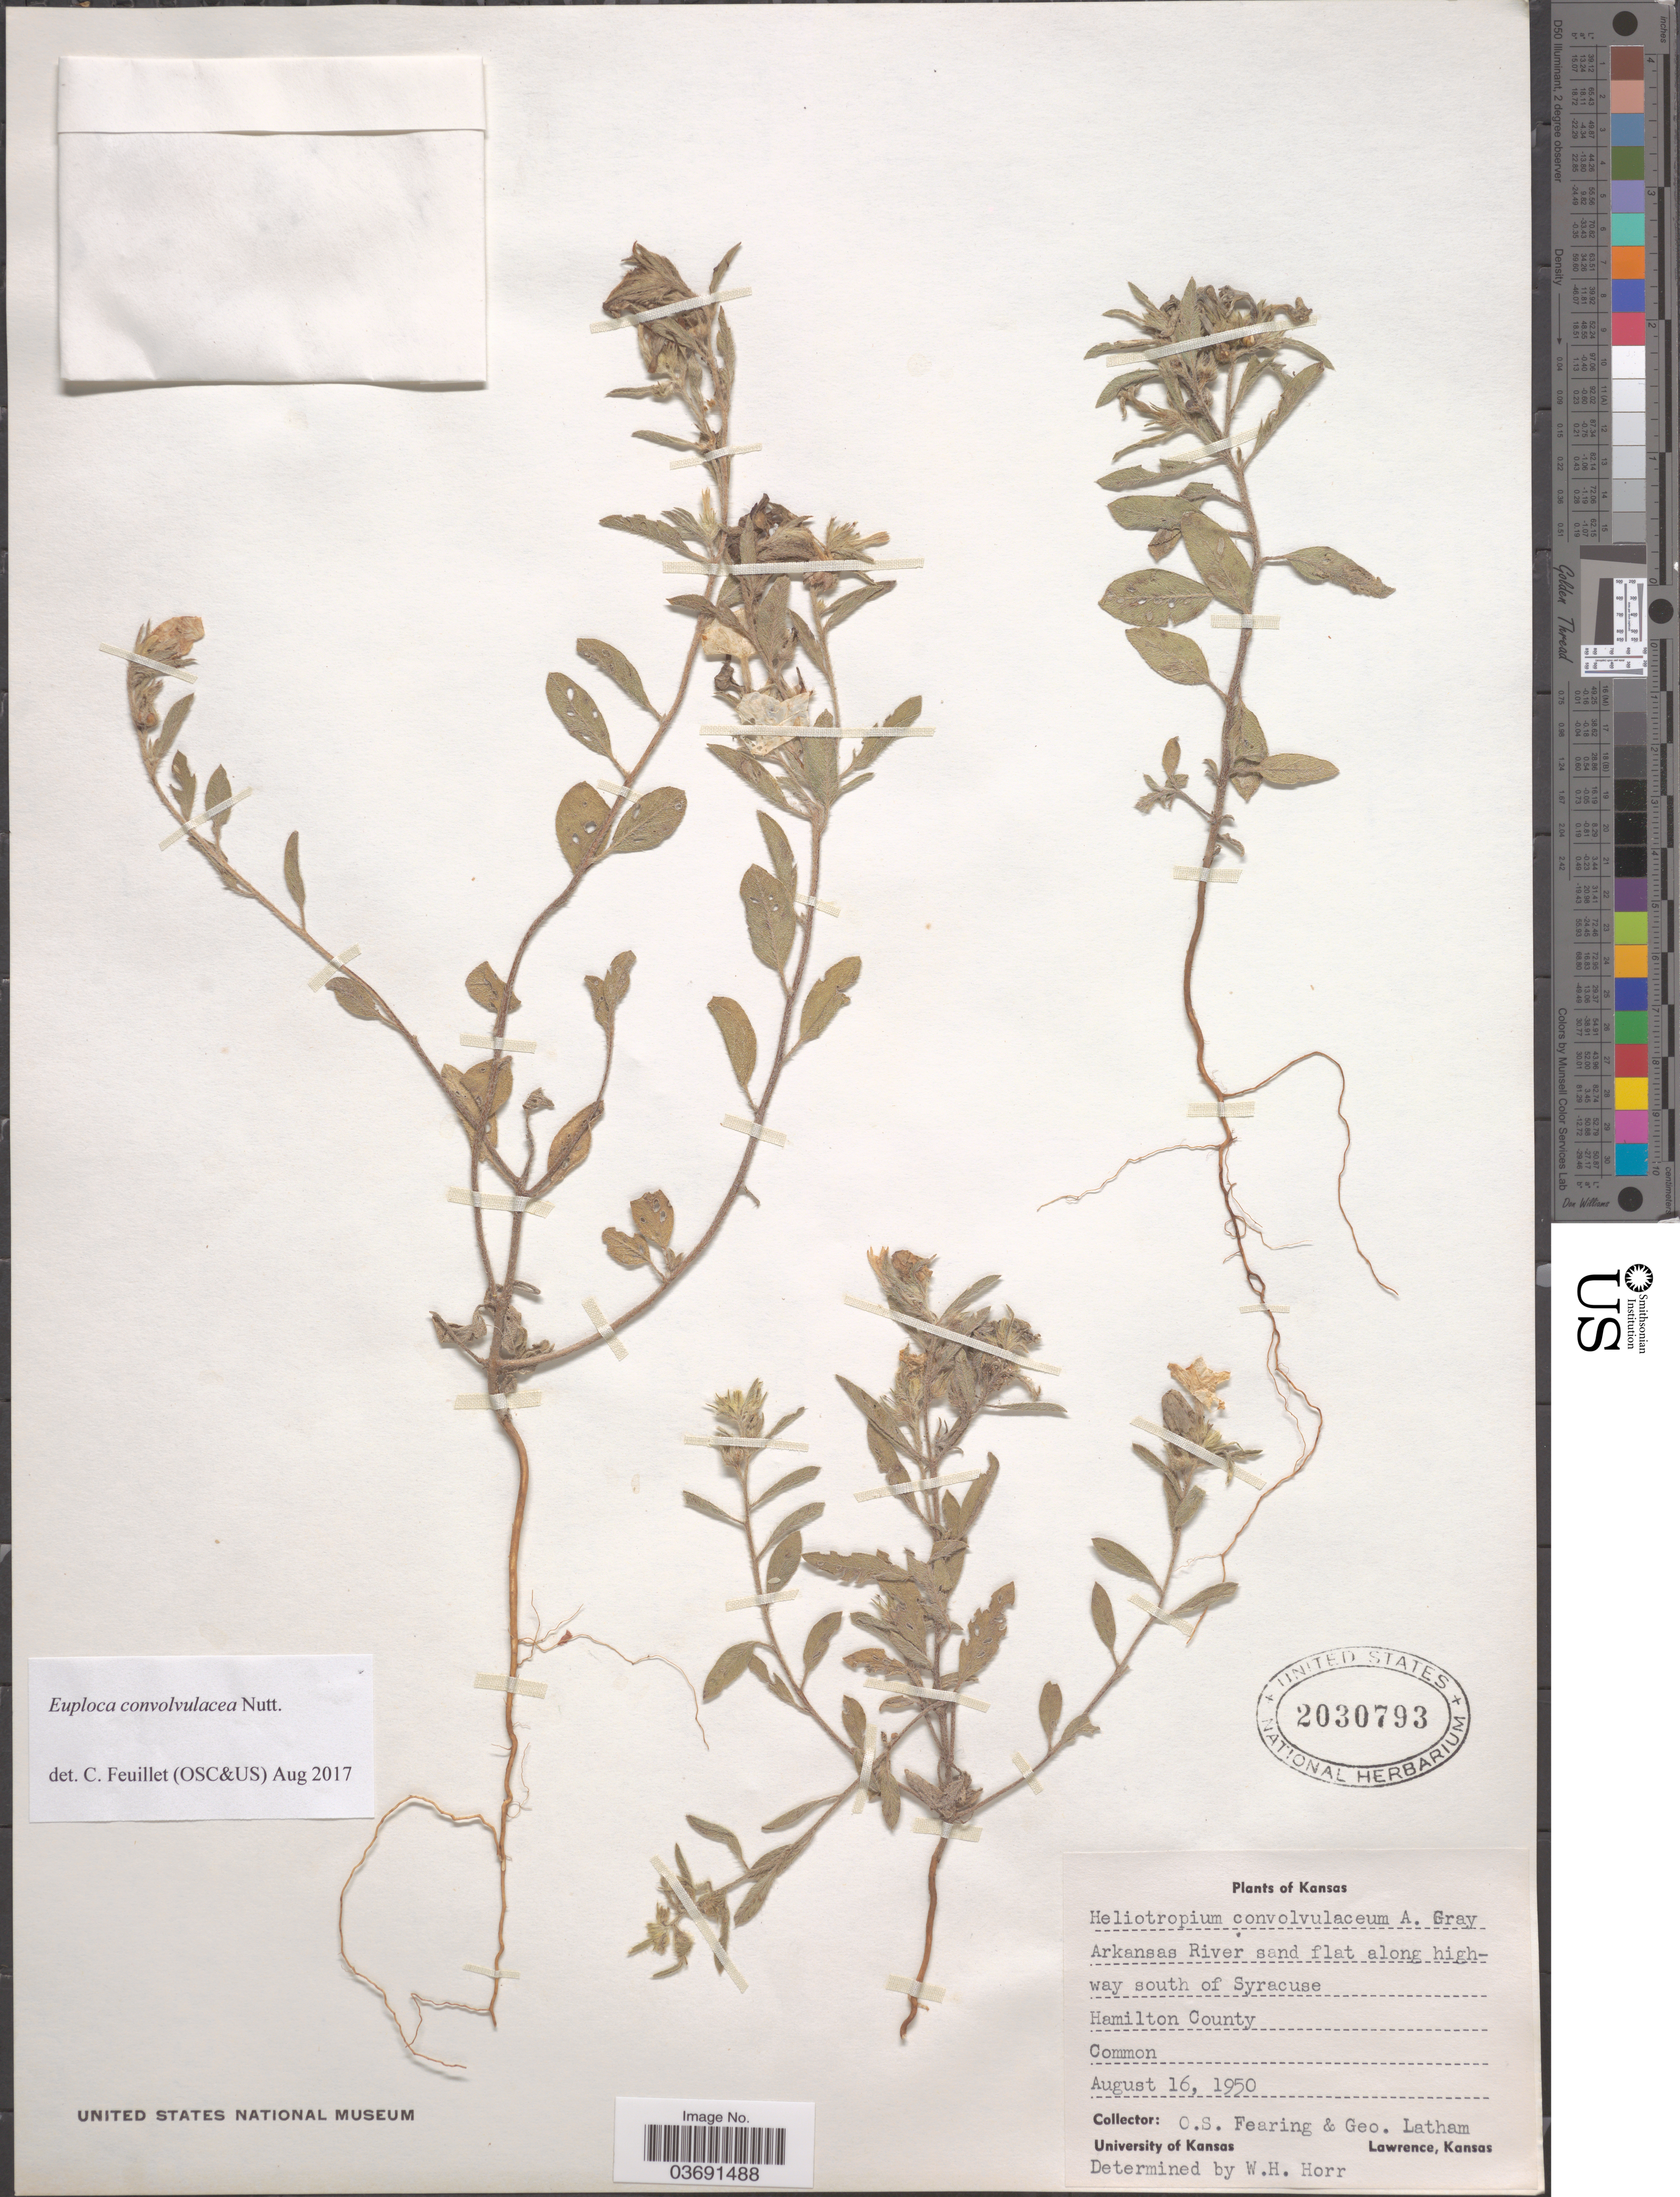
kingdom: Plantae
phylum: Tracheophyta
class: Magnoliopsida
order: Boraginales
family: Heliotropiaceae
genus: Euploca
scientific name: Euploca convolvulacea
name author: Nutt.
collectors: O. S. Fearing & G. Latham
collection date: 1950-08-16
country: United States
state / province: Kansas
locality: Arkansas River sand flat along highway south of Syracuse. Hamilton County.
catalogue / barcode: US 2030793